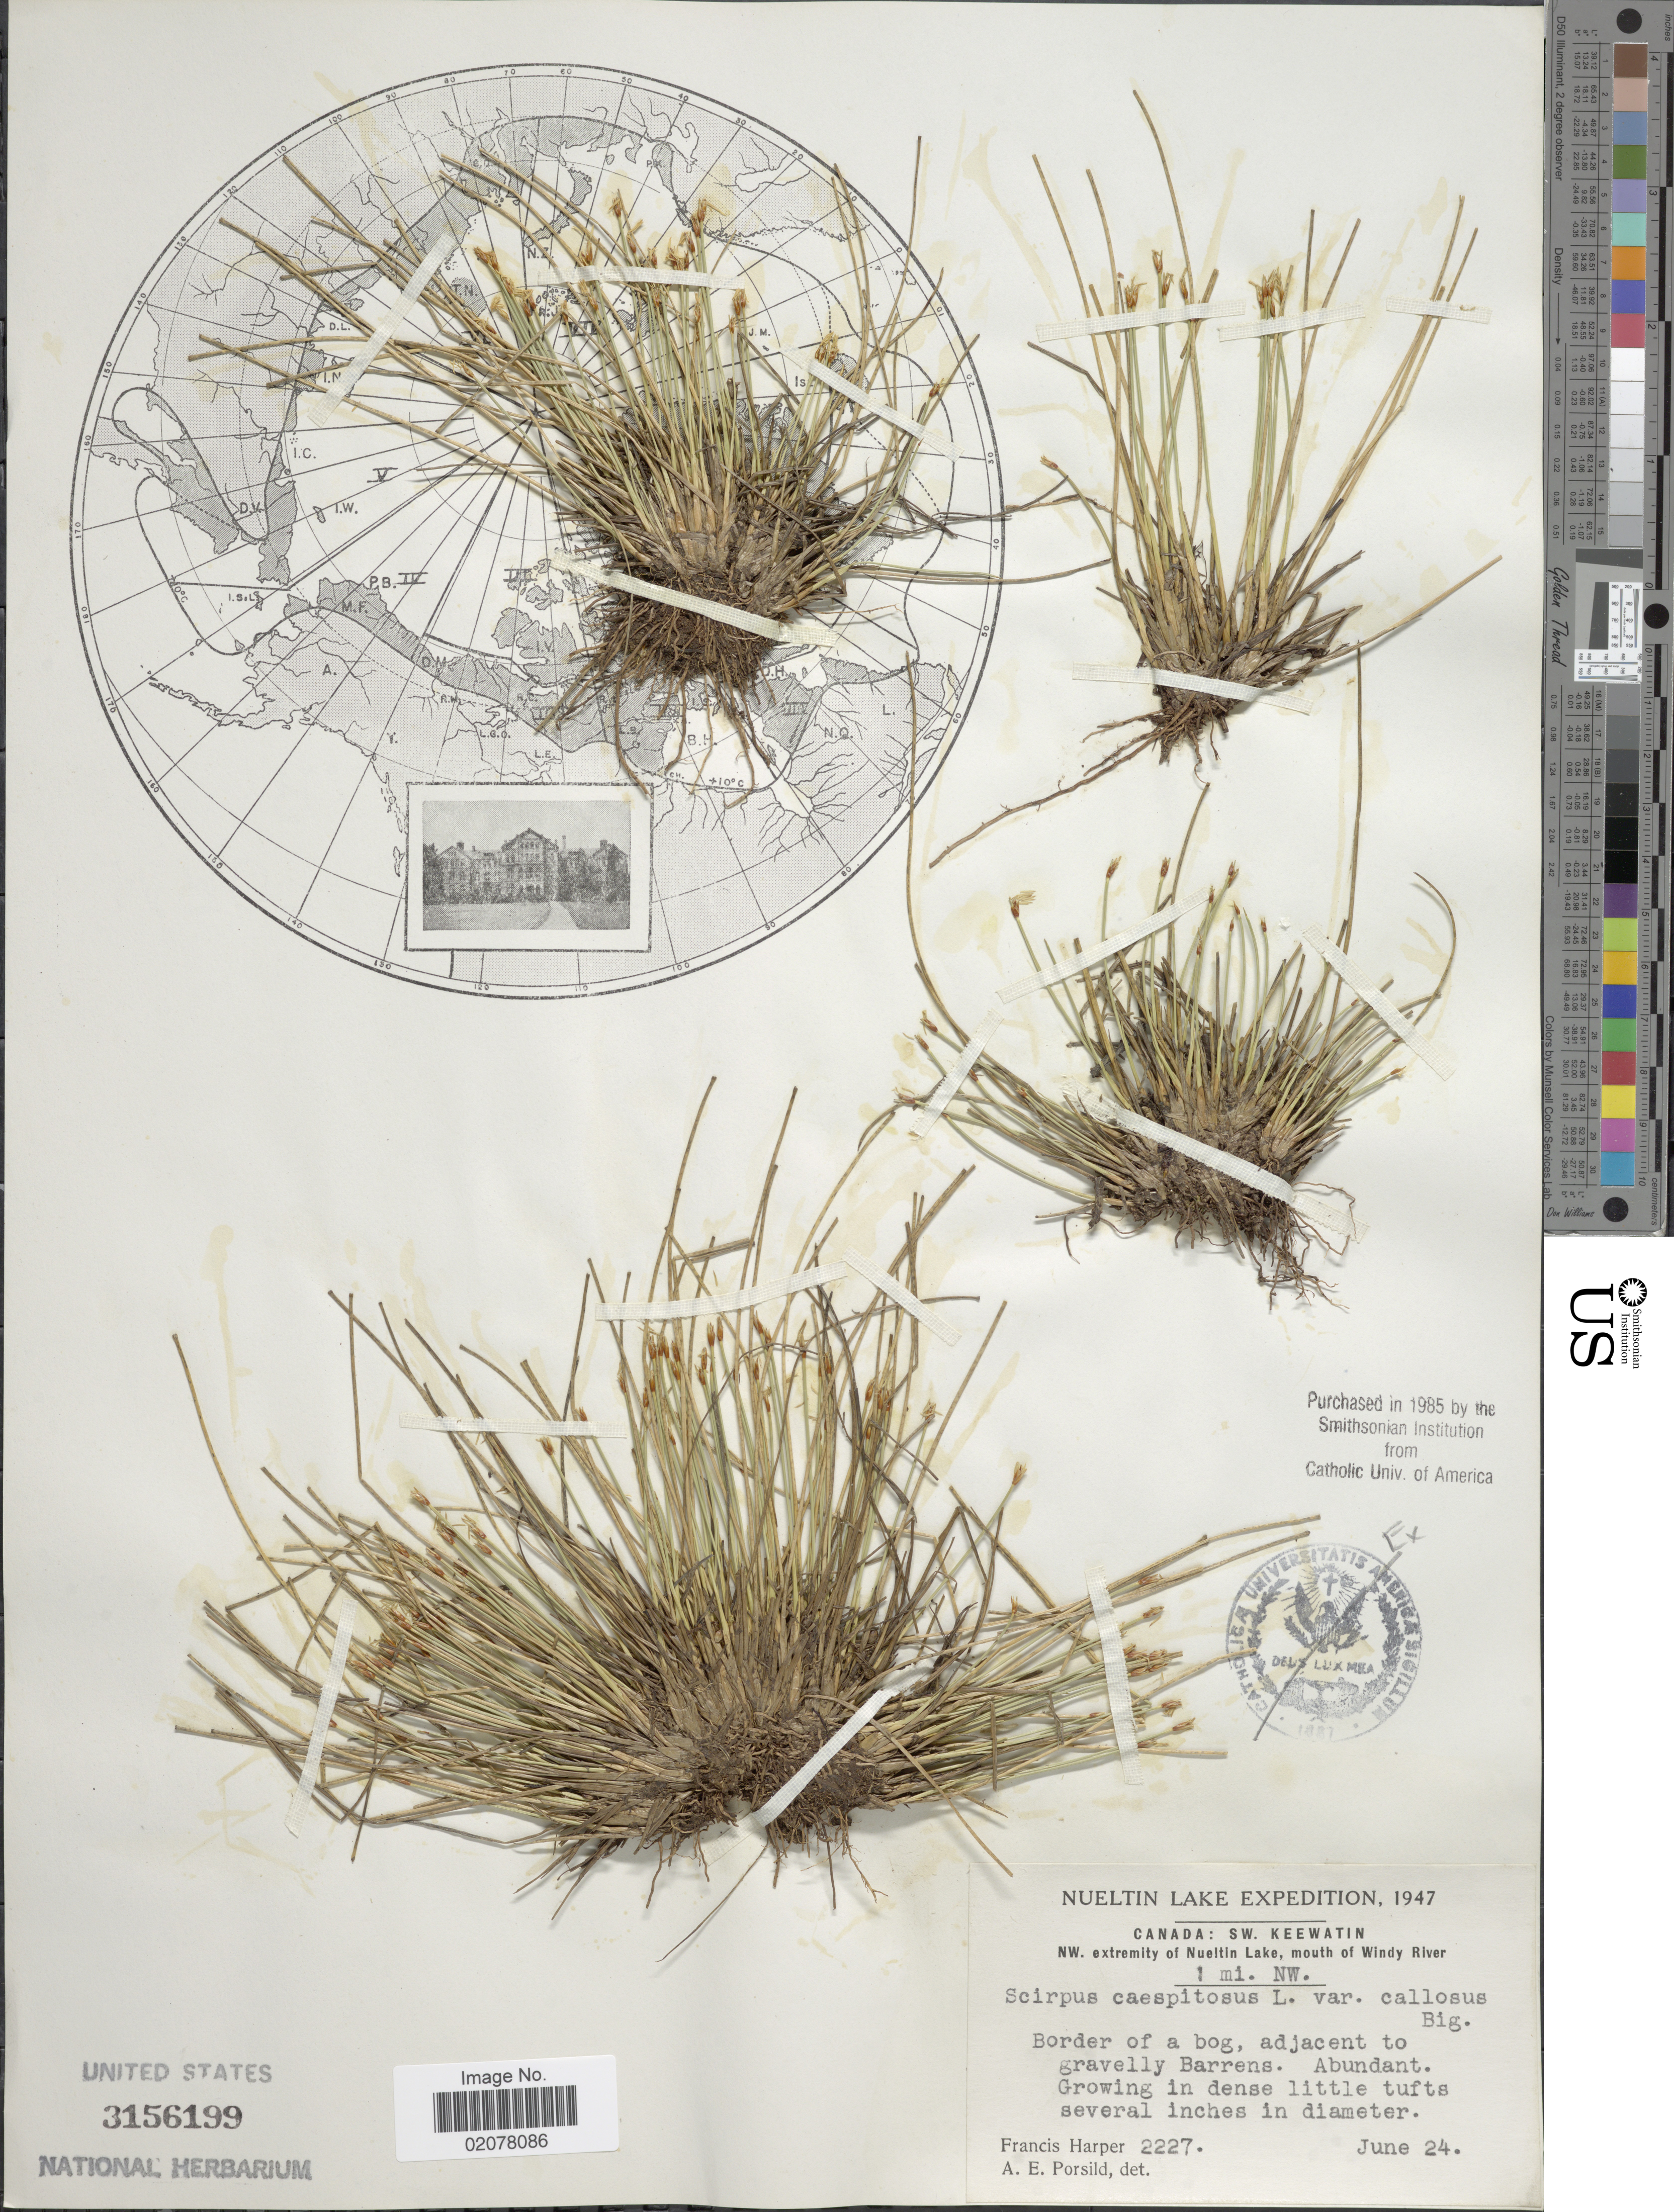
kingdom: Plantae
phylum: Tracheophyta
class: Liliopsida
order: Poales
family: Cyperaceae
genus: Trichophorum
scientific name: Trichophorum cespitosum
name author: (L.) Hartm.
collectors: F. Harper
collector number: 2227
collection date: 1947-06-24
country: Canada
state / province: Nunavut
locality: Nueltin Lake. Canada: SW. Keewatin. NW. extremity of Nueltin Lake, mouth of Windy River. 1 mi. NW. Border of a bog, adjacent to gravelly Barrens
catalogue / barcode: US 3156199